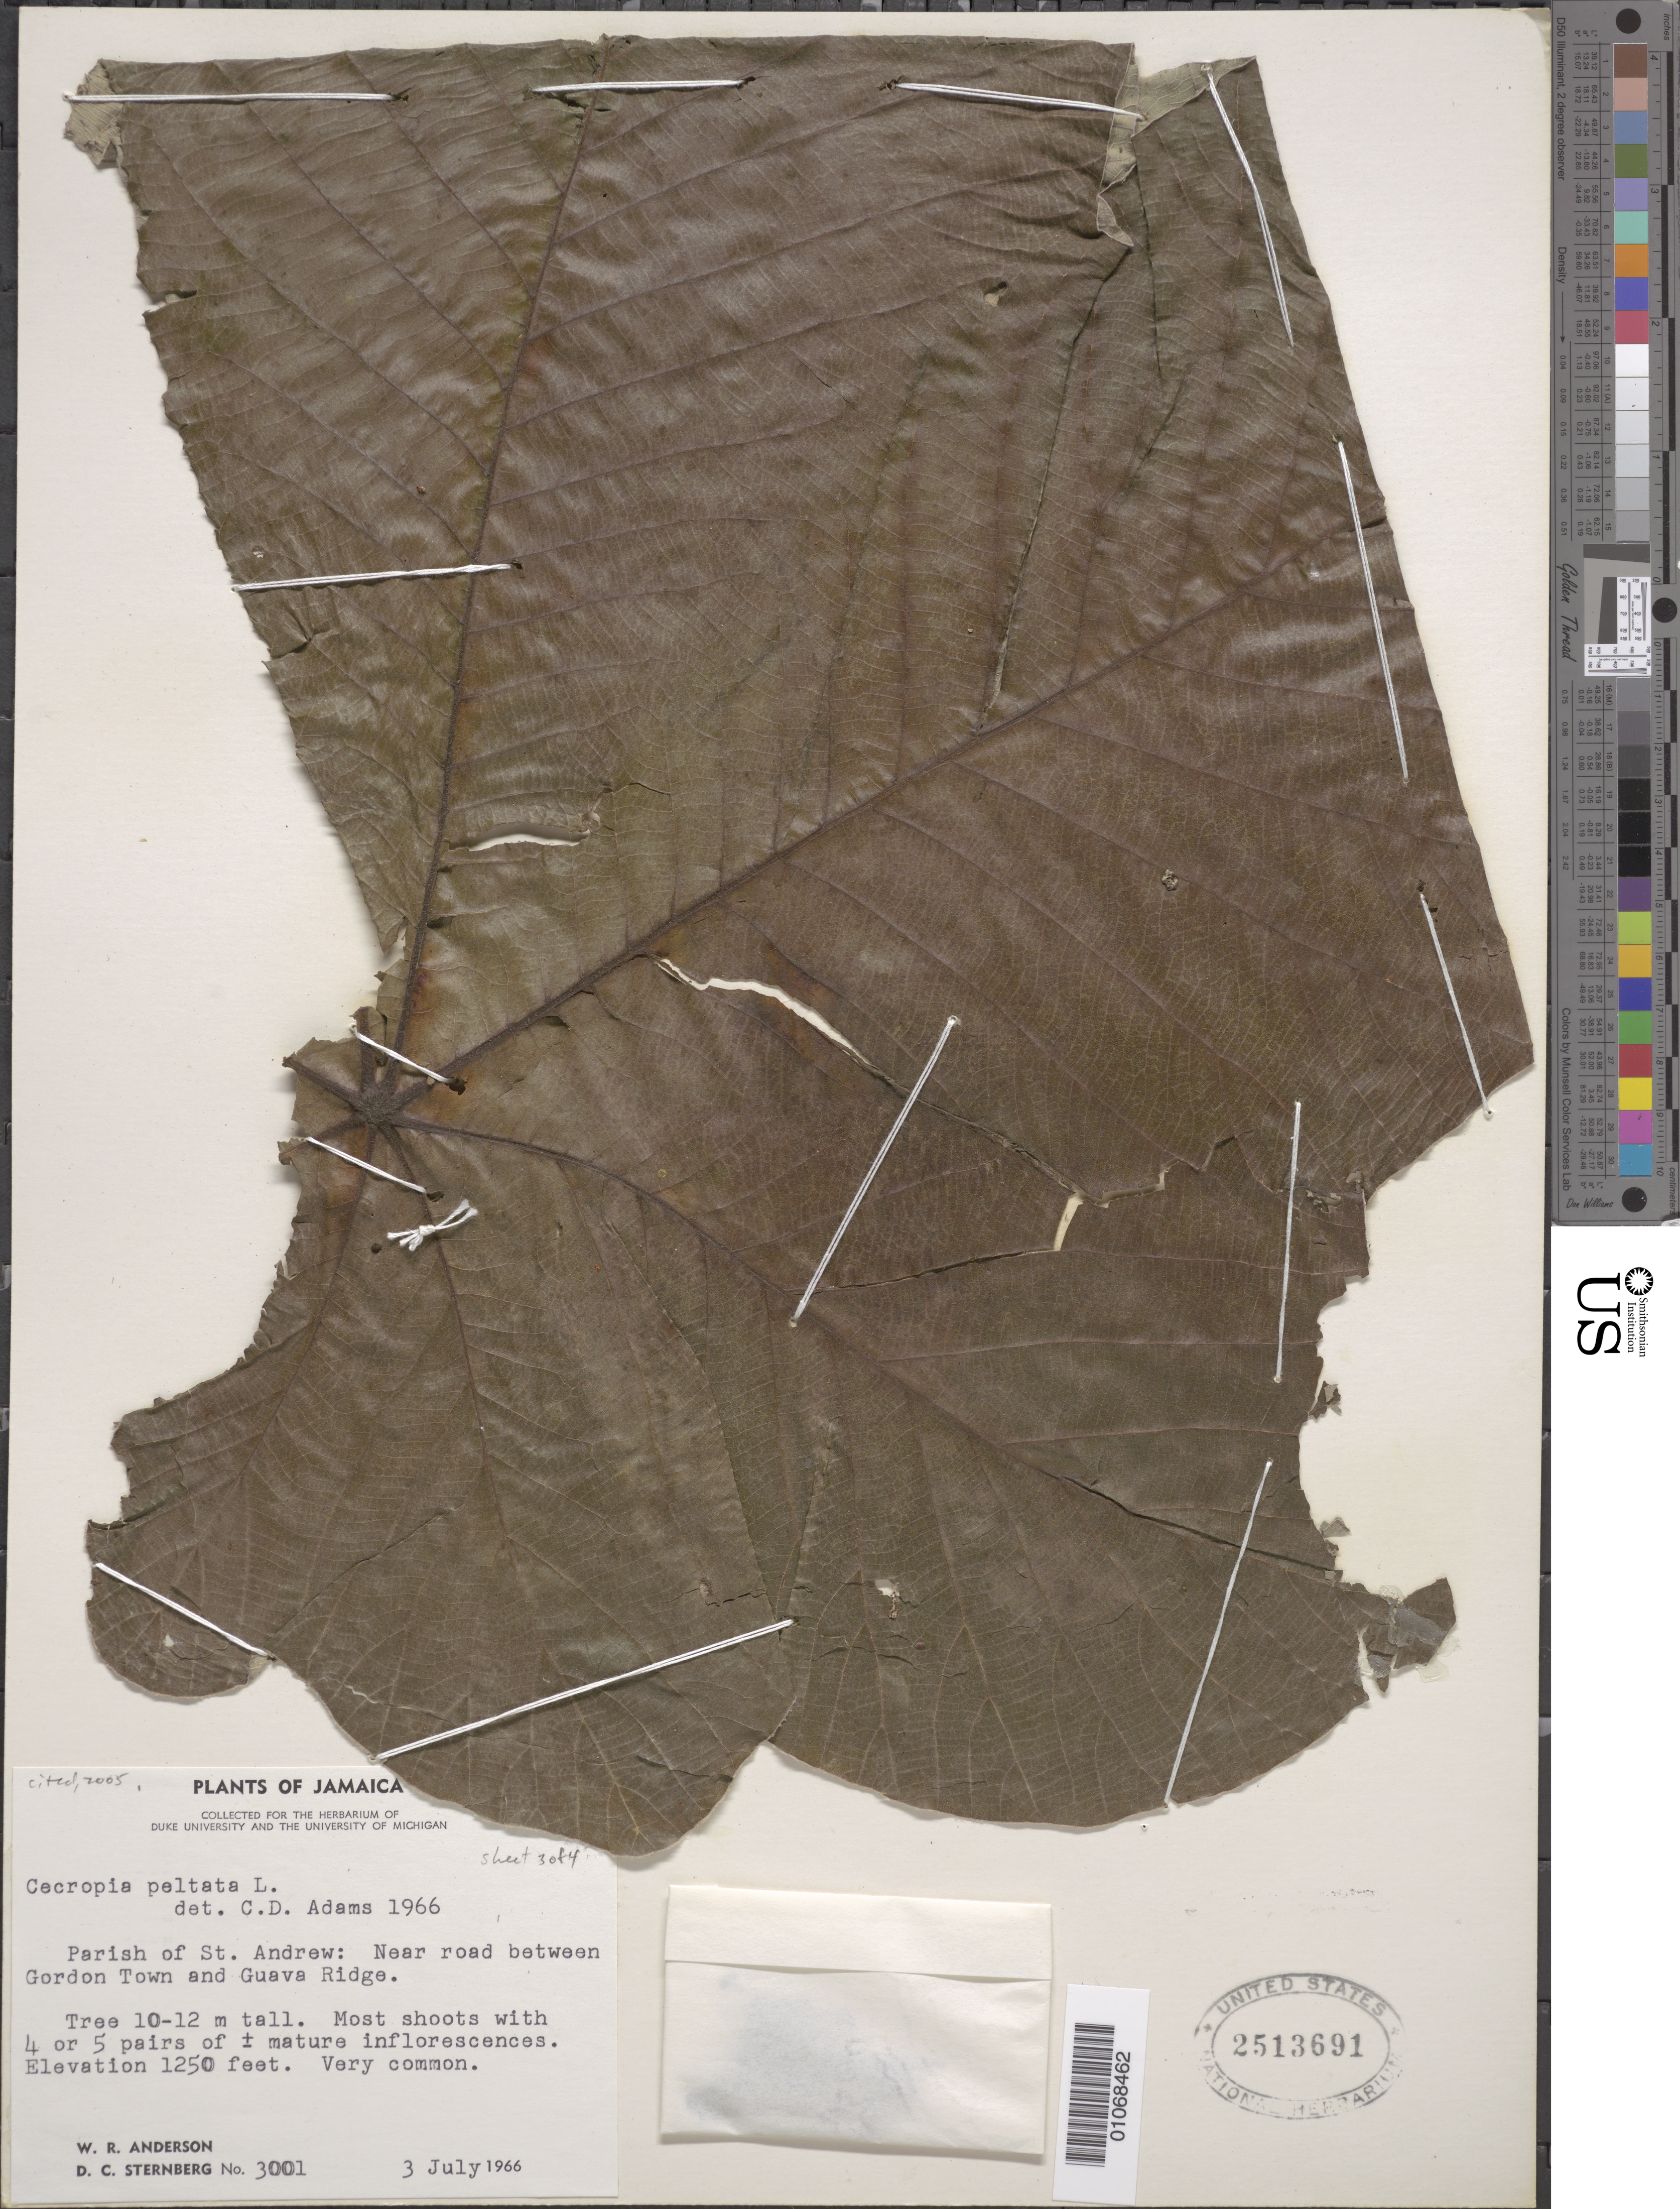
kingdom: Plantae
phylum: Tracheophyta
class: Magnoliopsida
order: Rosales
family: Urticaceae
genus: Cecropia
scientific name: Cecropia peltata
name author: L.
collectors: W. R. Anderson & D. Sternberg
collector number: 3001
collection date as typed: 03 Jul 1966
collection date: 1966-07-03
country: Jamaica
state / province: Saint Andrew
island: Jamaica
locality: Near road between Gordon Town and Guava Ridge.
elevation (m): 381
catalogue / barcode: US 2513691